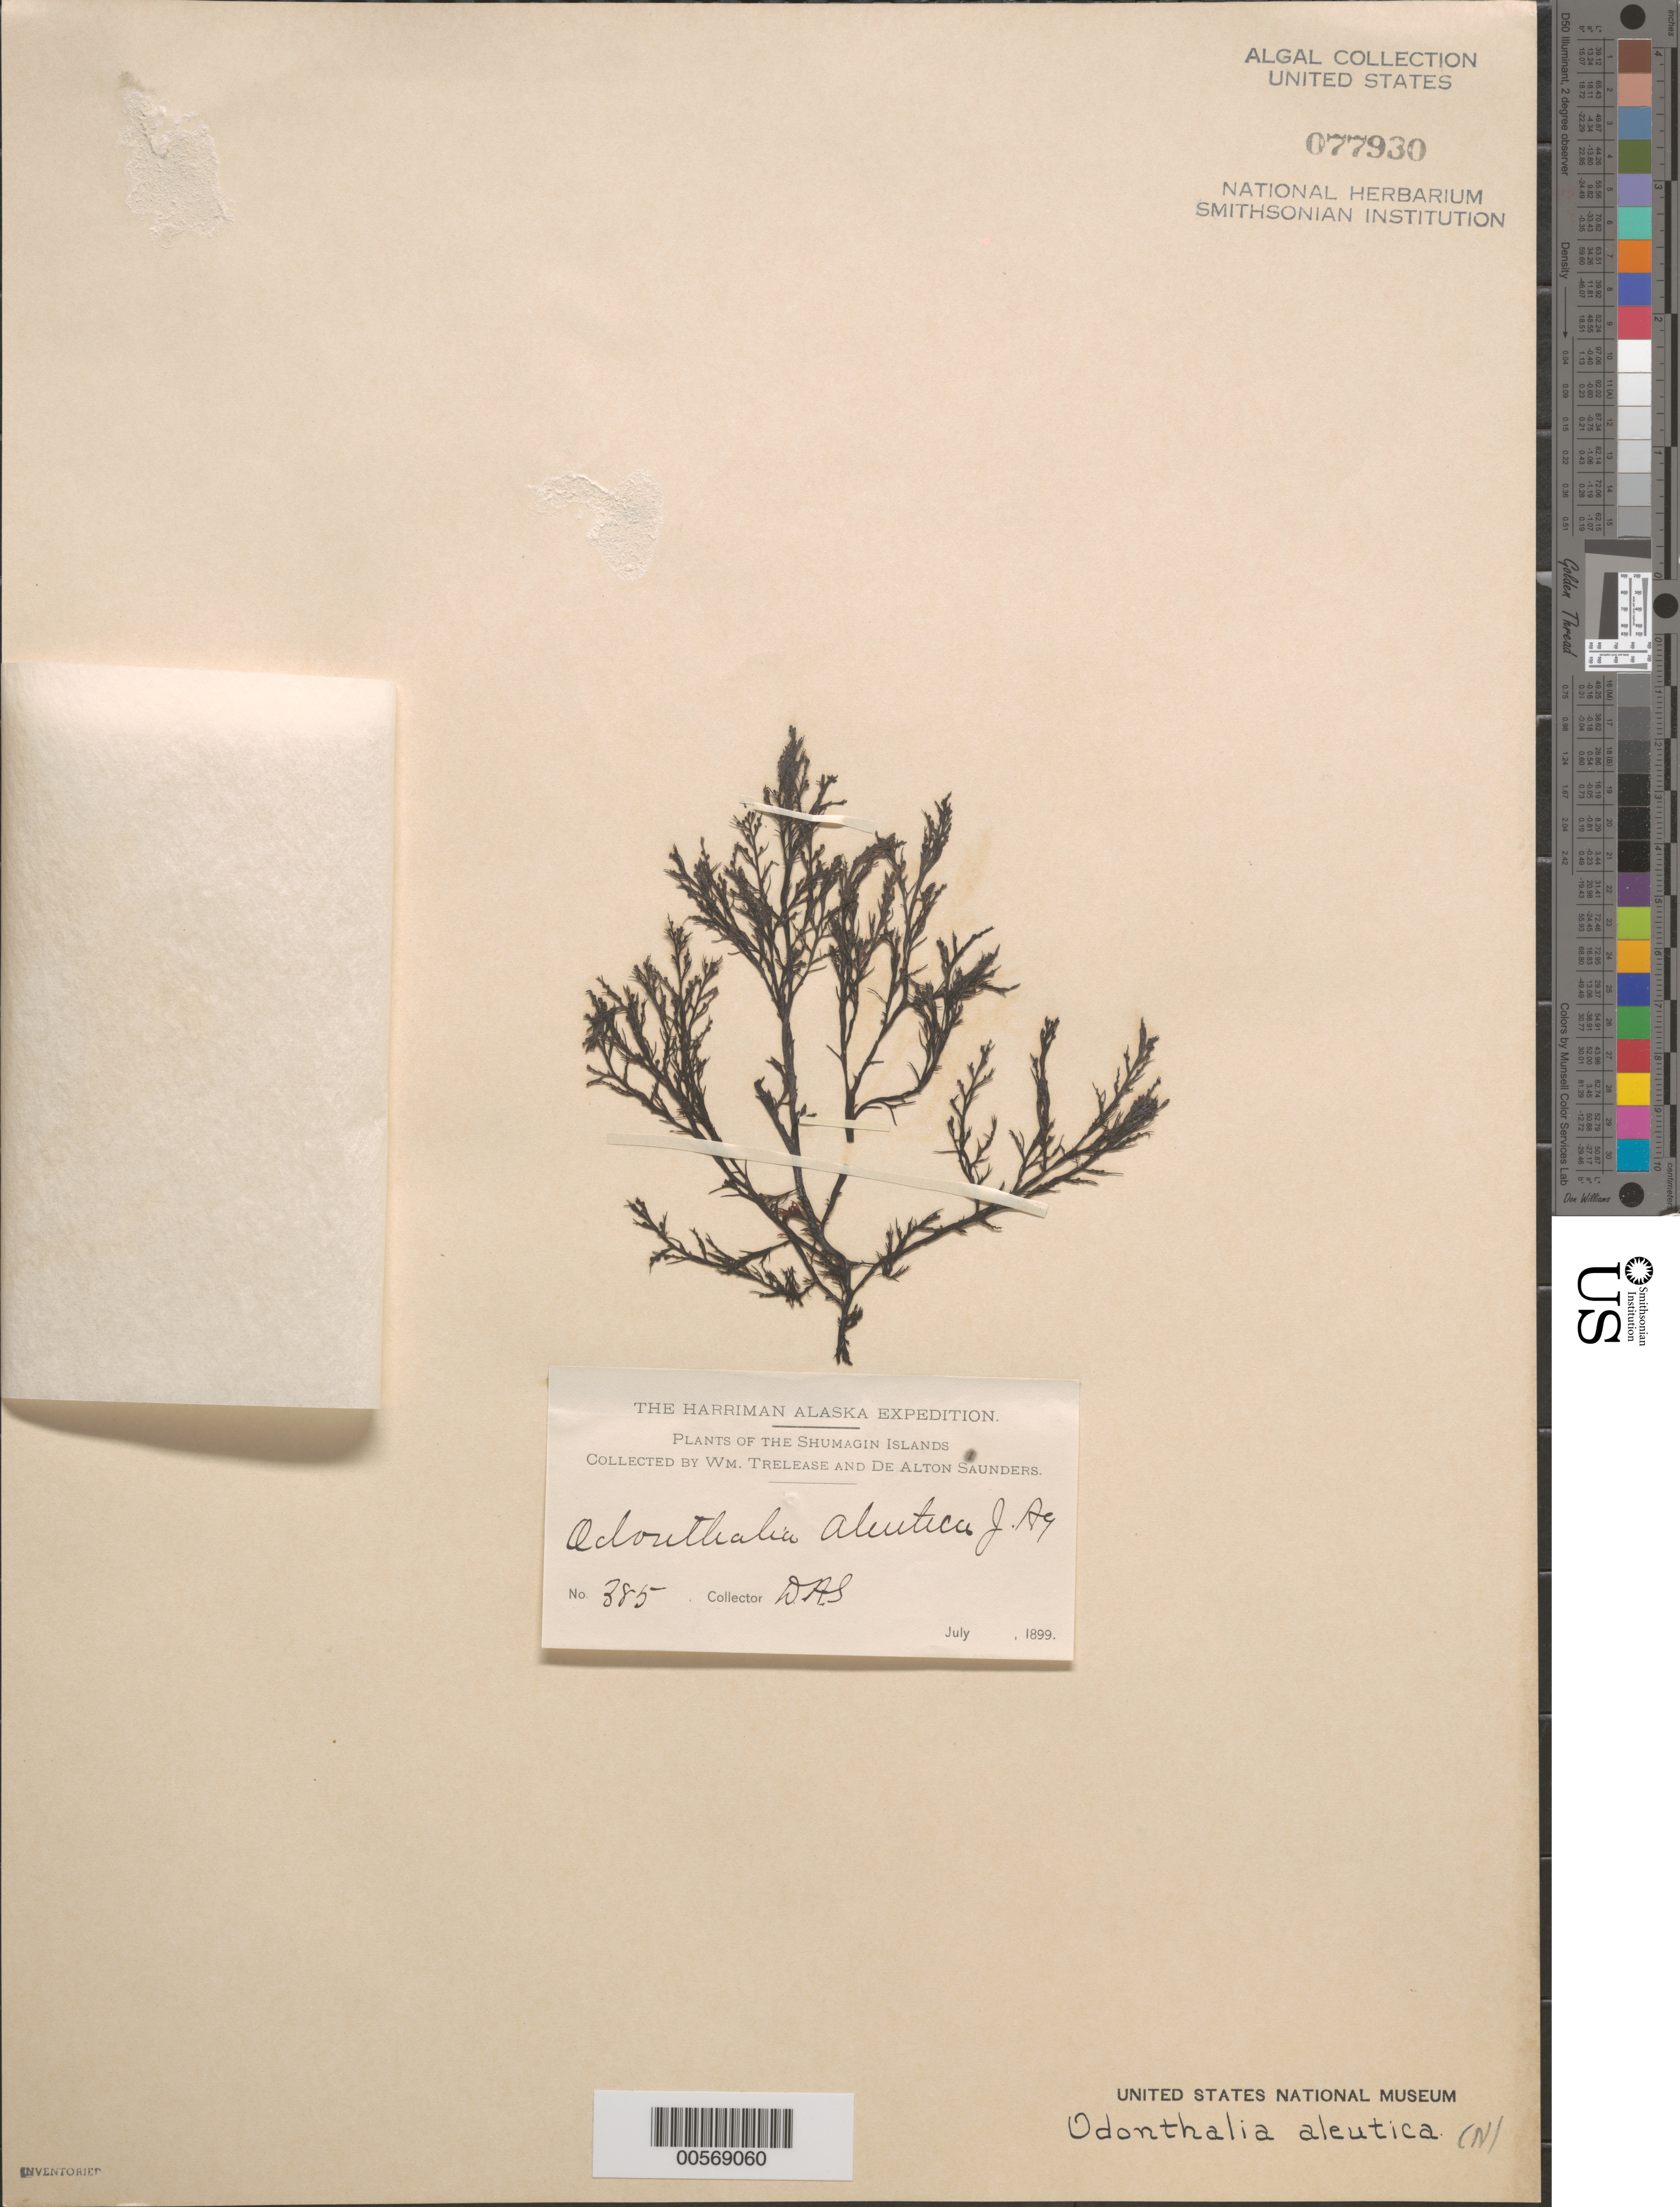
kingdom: Plantae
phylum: Rhodophyta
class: Florideophyceae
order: Ceramiales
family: Rhodomelaceae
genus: Odonthalia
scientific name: Odonthalia floccosa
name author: (Esper) Falkenb.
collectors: W. Trelease & D. Saunders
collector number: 385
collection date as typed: Jul 1899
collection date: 1899-07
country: United States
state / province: Alaska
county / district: Aleutian Islands Division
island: Shumagin Islands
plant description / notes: Harriman Alaska Expedition, 1899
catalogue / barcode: US 77930